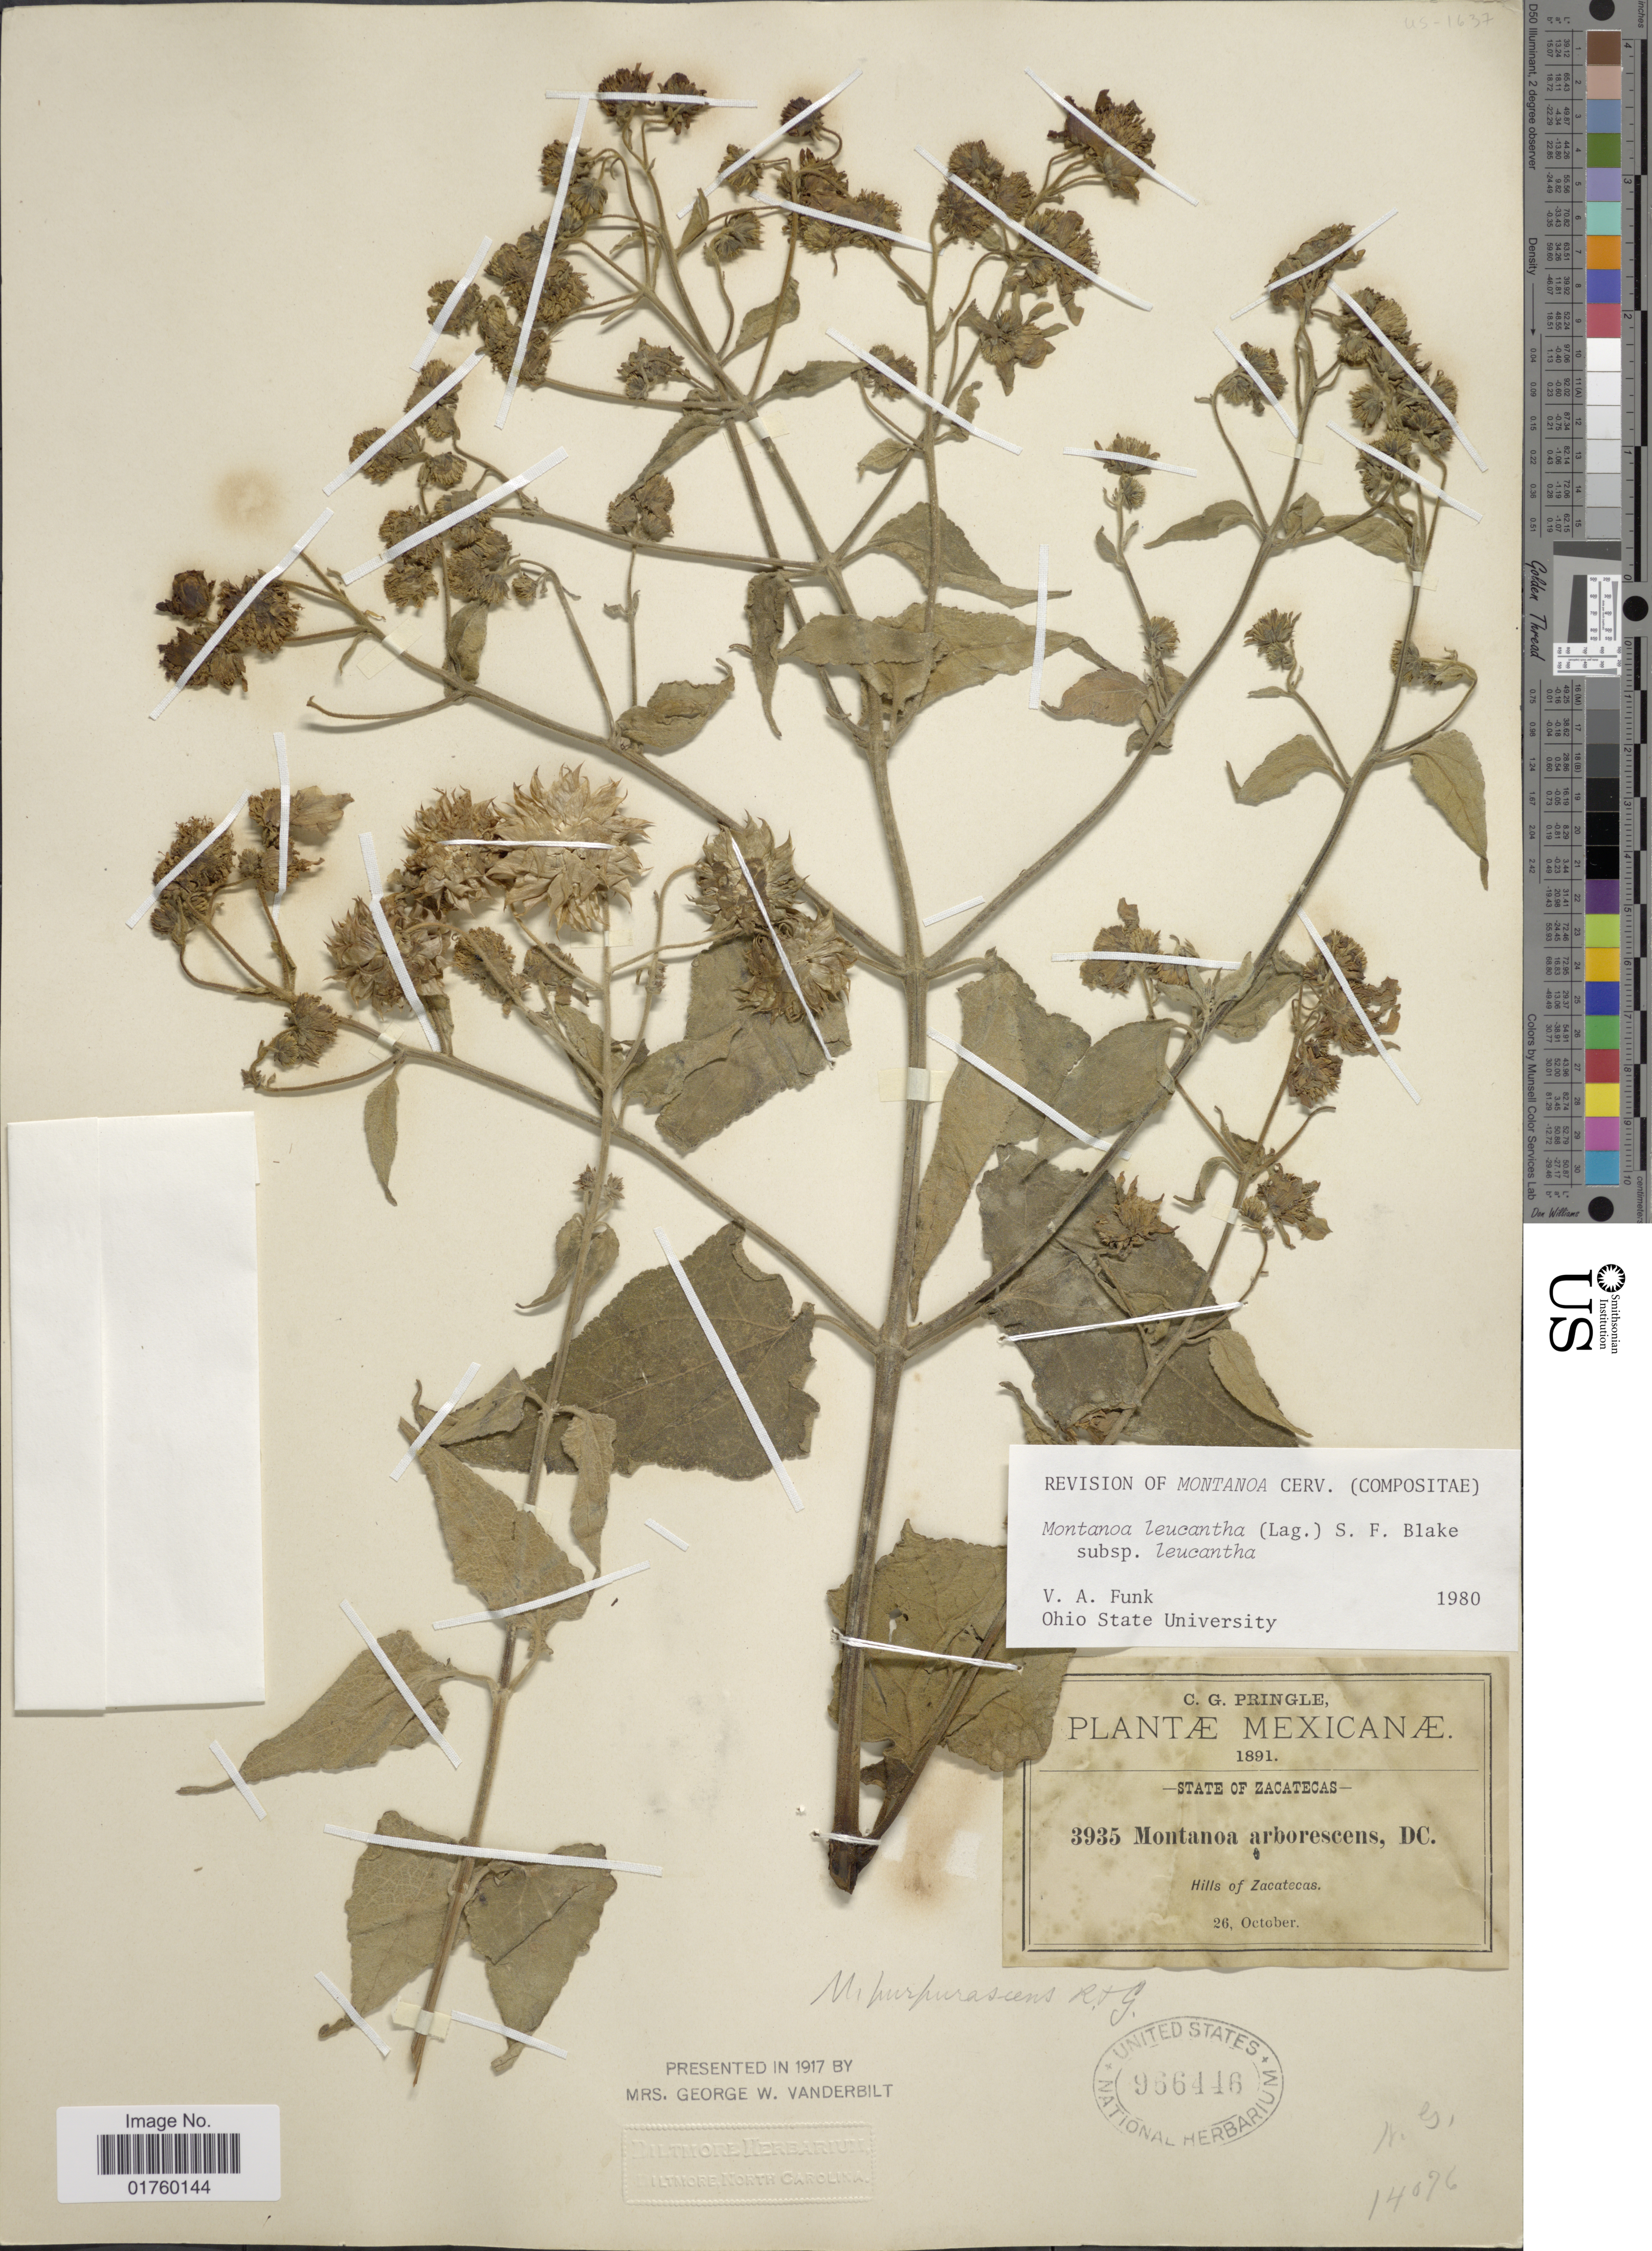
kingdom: Plantae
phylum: Tracheophyta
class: Magnoliopsida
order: Asterales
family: Asteraceae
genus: Montanoa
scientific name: Montanoa leucantha subsp. leucantha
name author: (Lag.) S.F. Blake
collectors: C. G. Pringle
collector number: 3935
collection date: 1891-10-26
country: Mexico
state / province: Zacatecas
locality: Hills of Zacatecas.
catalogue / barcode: US 96646